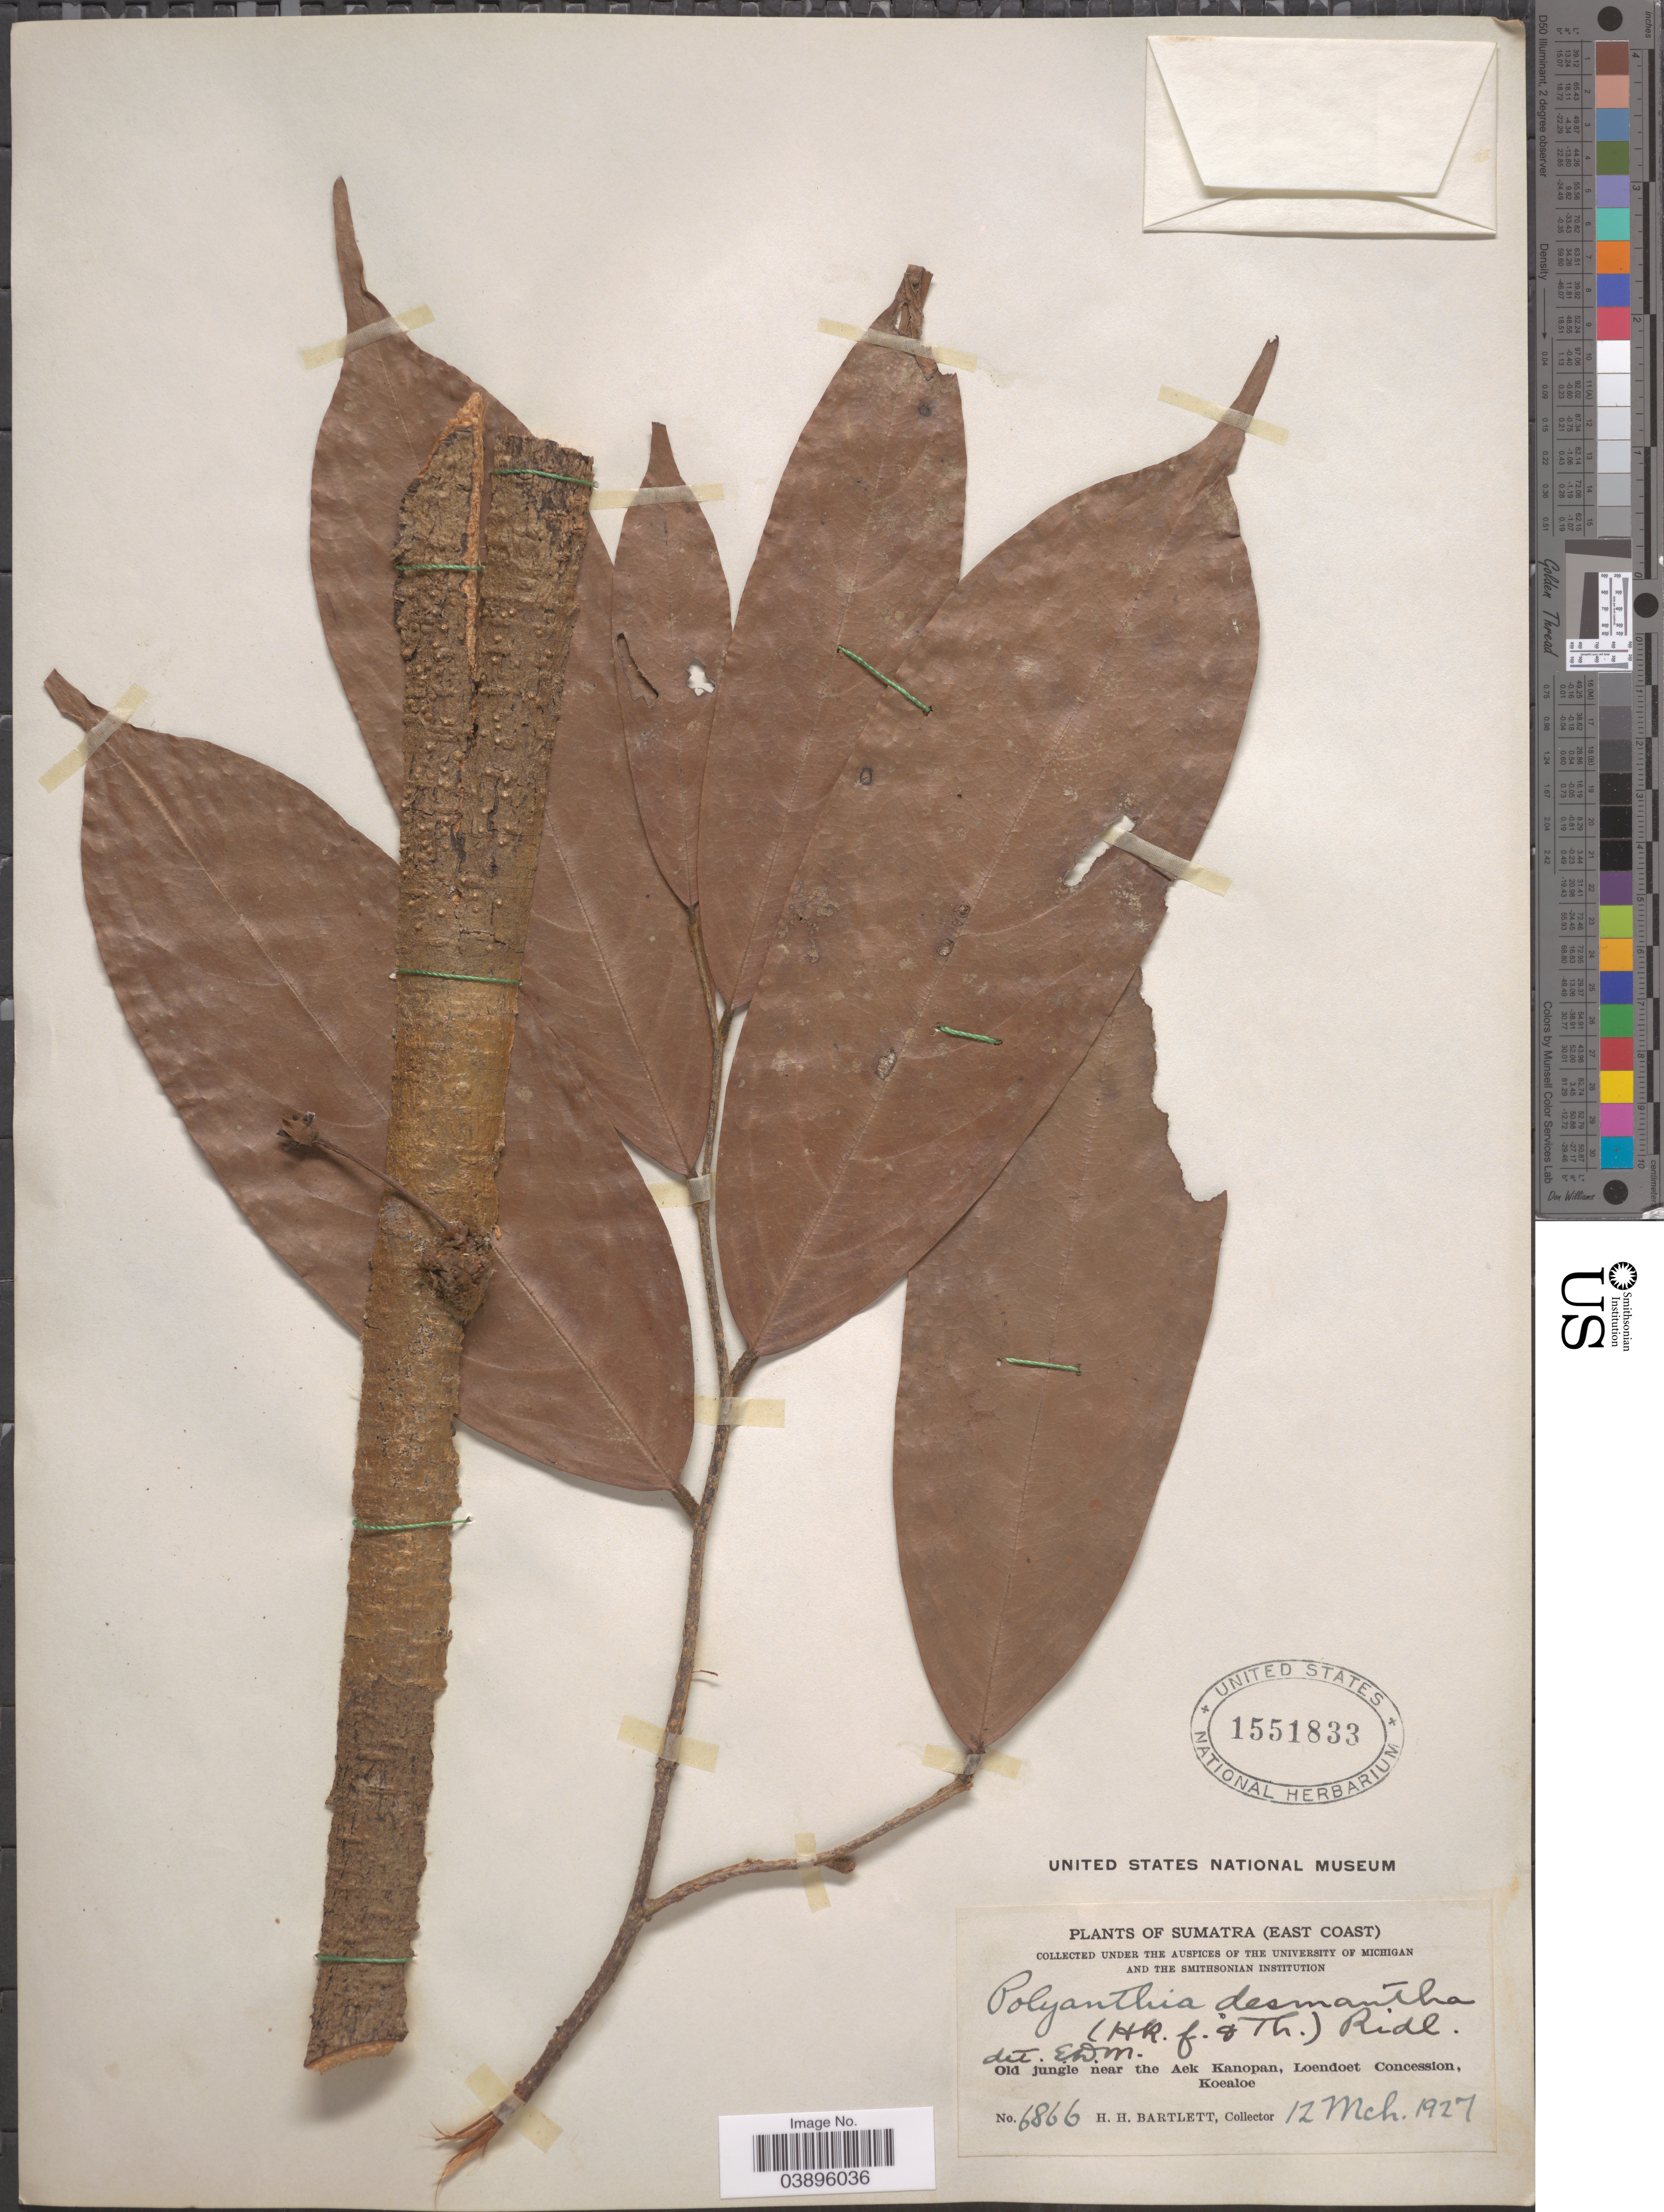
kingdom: Plantae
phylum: Tracheophyta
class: Magnoliopsida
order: Magnoliales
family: Annonaceae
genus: Polyalthia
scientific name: Polyalthia desmantha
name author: (Hook. f. & Thomson) Ridl.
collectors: H. H. Bartlett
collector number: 6866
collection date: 1927-03-12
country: Indonesia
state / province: Sumatra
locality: (East Coast). Old jungle near the Aek Kanopan, Loendoet Concession, Koealoe.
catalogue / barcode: US 1551833